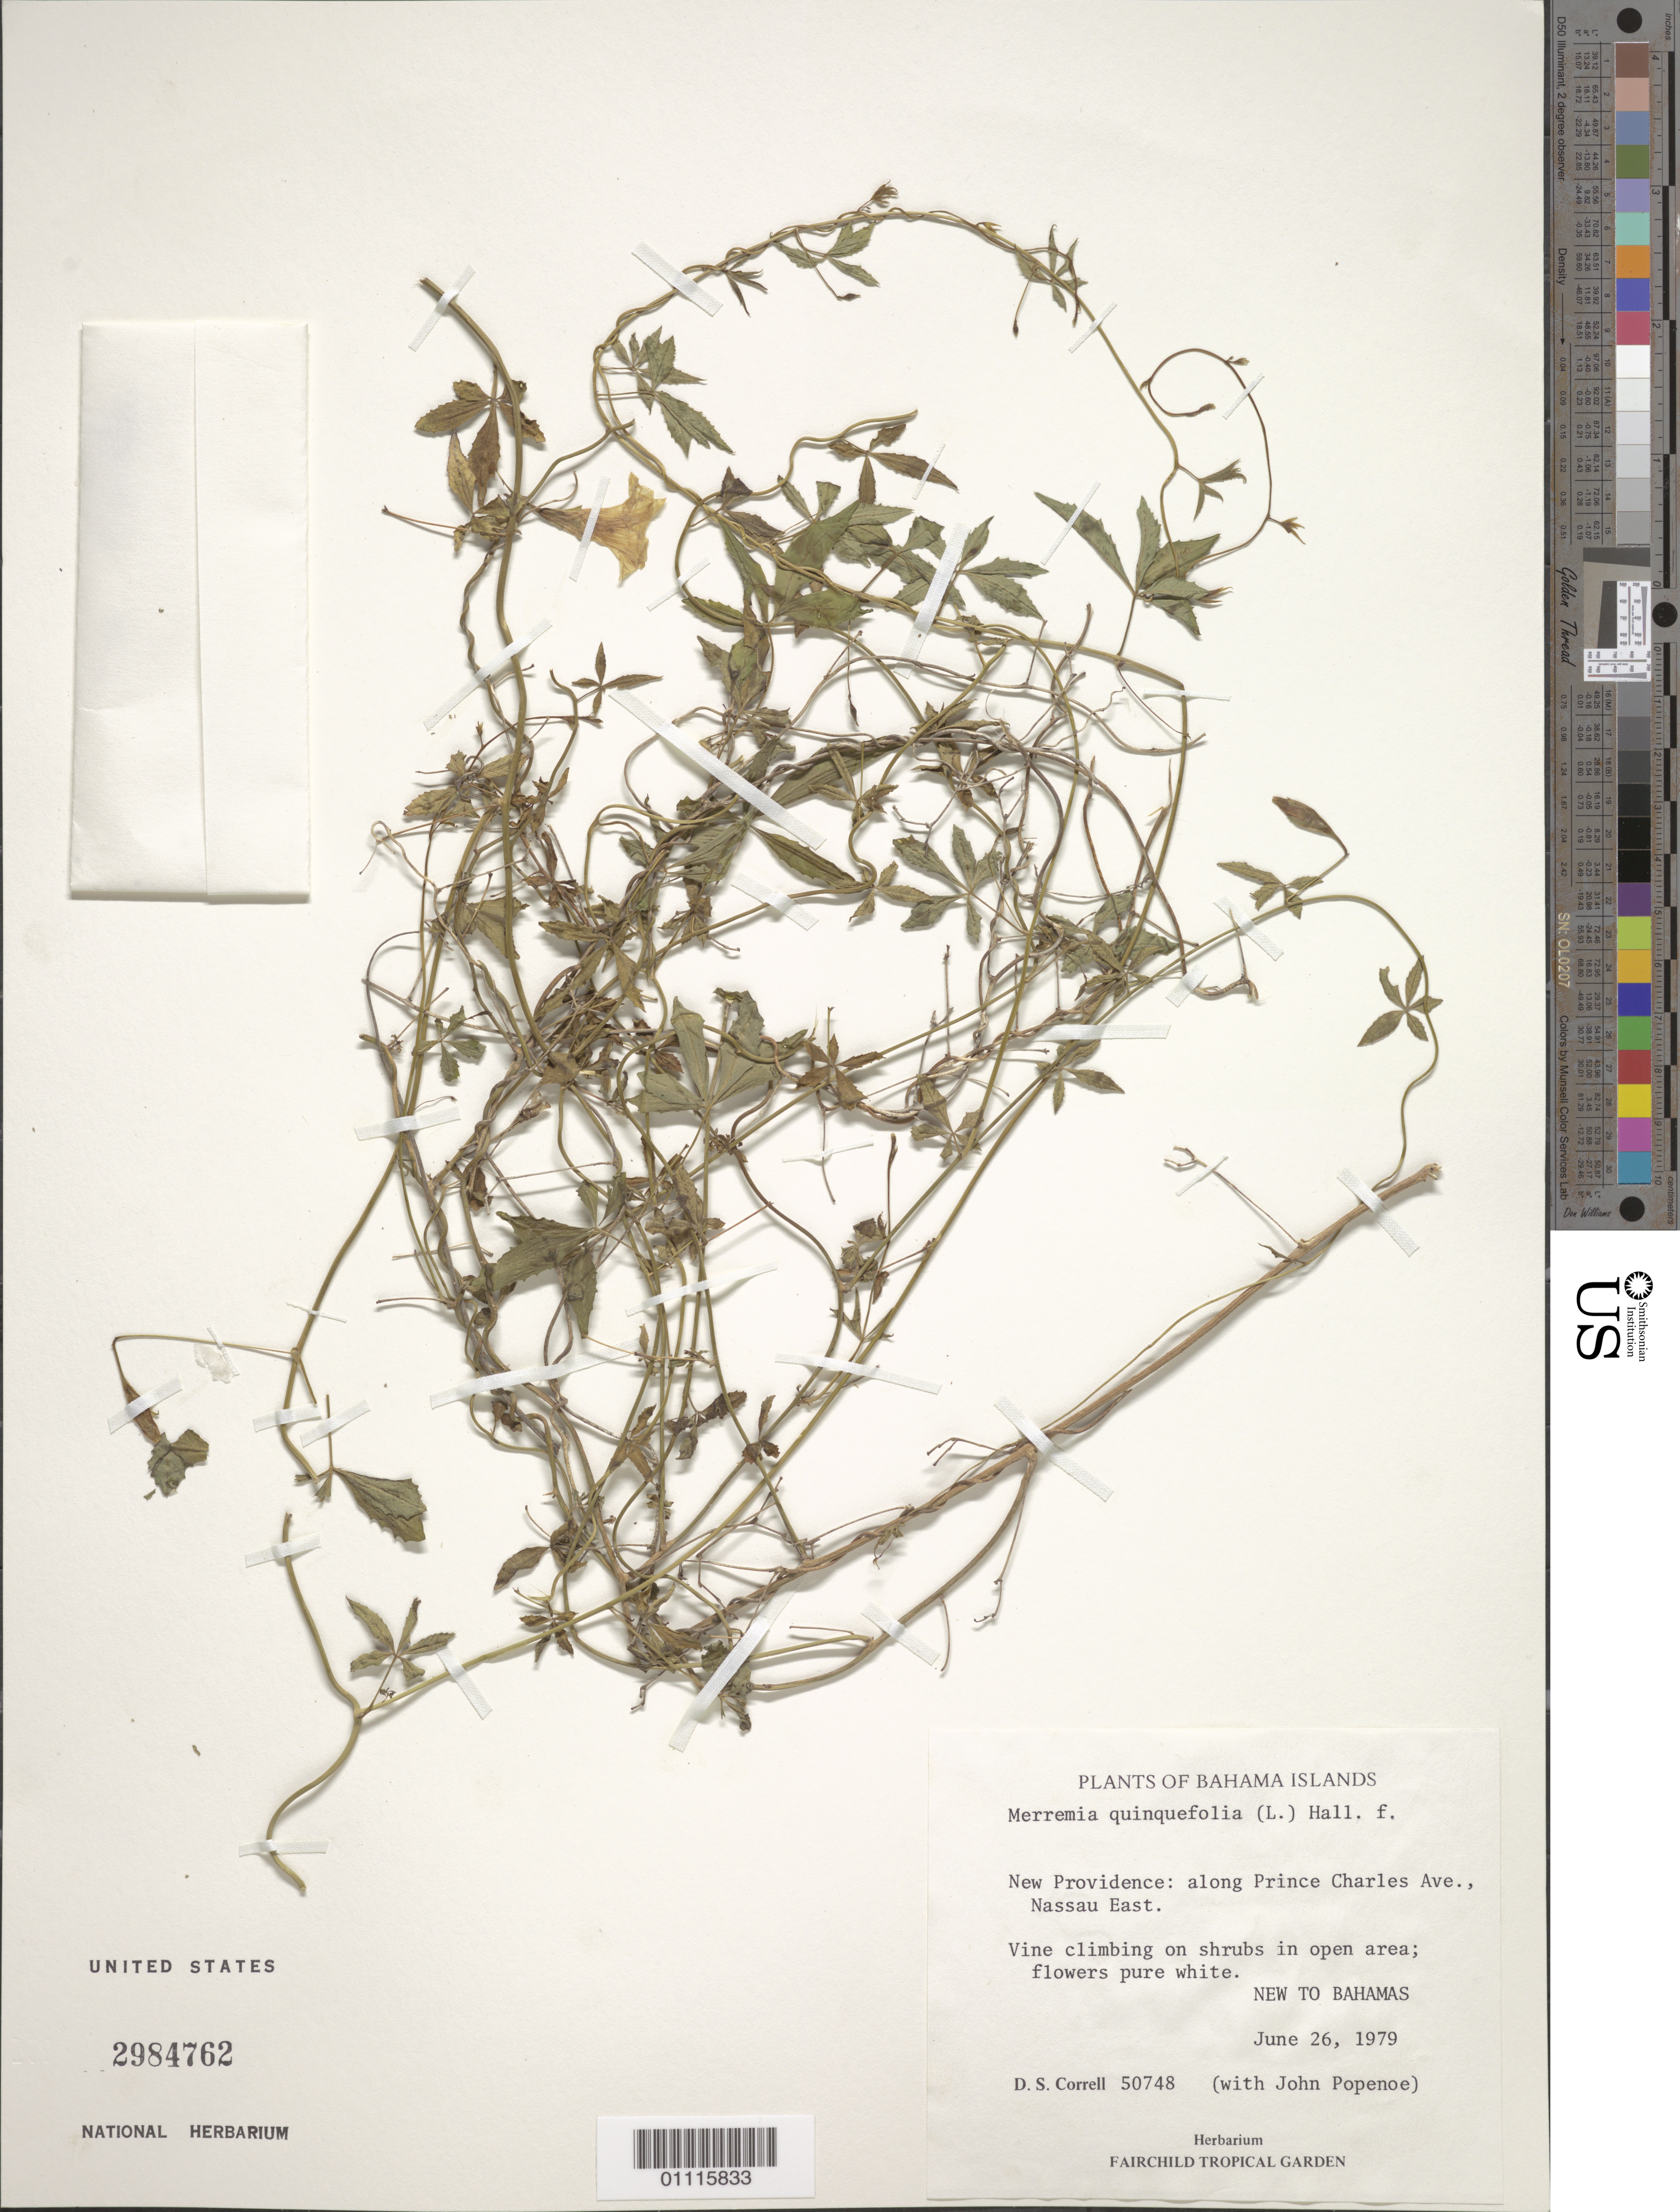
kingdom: Plantae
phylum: Tracheophyta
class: Magnoliopsida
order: Solanales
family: Convolvulaceae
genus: Distimake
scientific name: Distimake quinquefolius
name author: (L.) A. R. Simões & Staples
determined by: Strong, Mark T., (BOT), Smithsonian Institution - National Museum of Natural History (UNITED STATES)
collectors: D. S. Correll & J. Popenoe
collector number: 50748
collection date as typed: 26 Jun 1979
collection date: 1979-06-26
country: Bahamas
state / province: New Providence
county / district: Nassau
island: New Providence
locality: Along Prince Charles Ave, Nassau East. Climbing on shrubs in open area.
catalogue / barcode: US 2984762